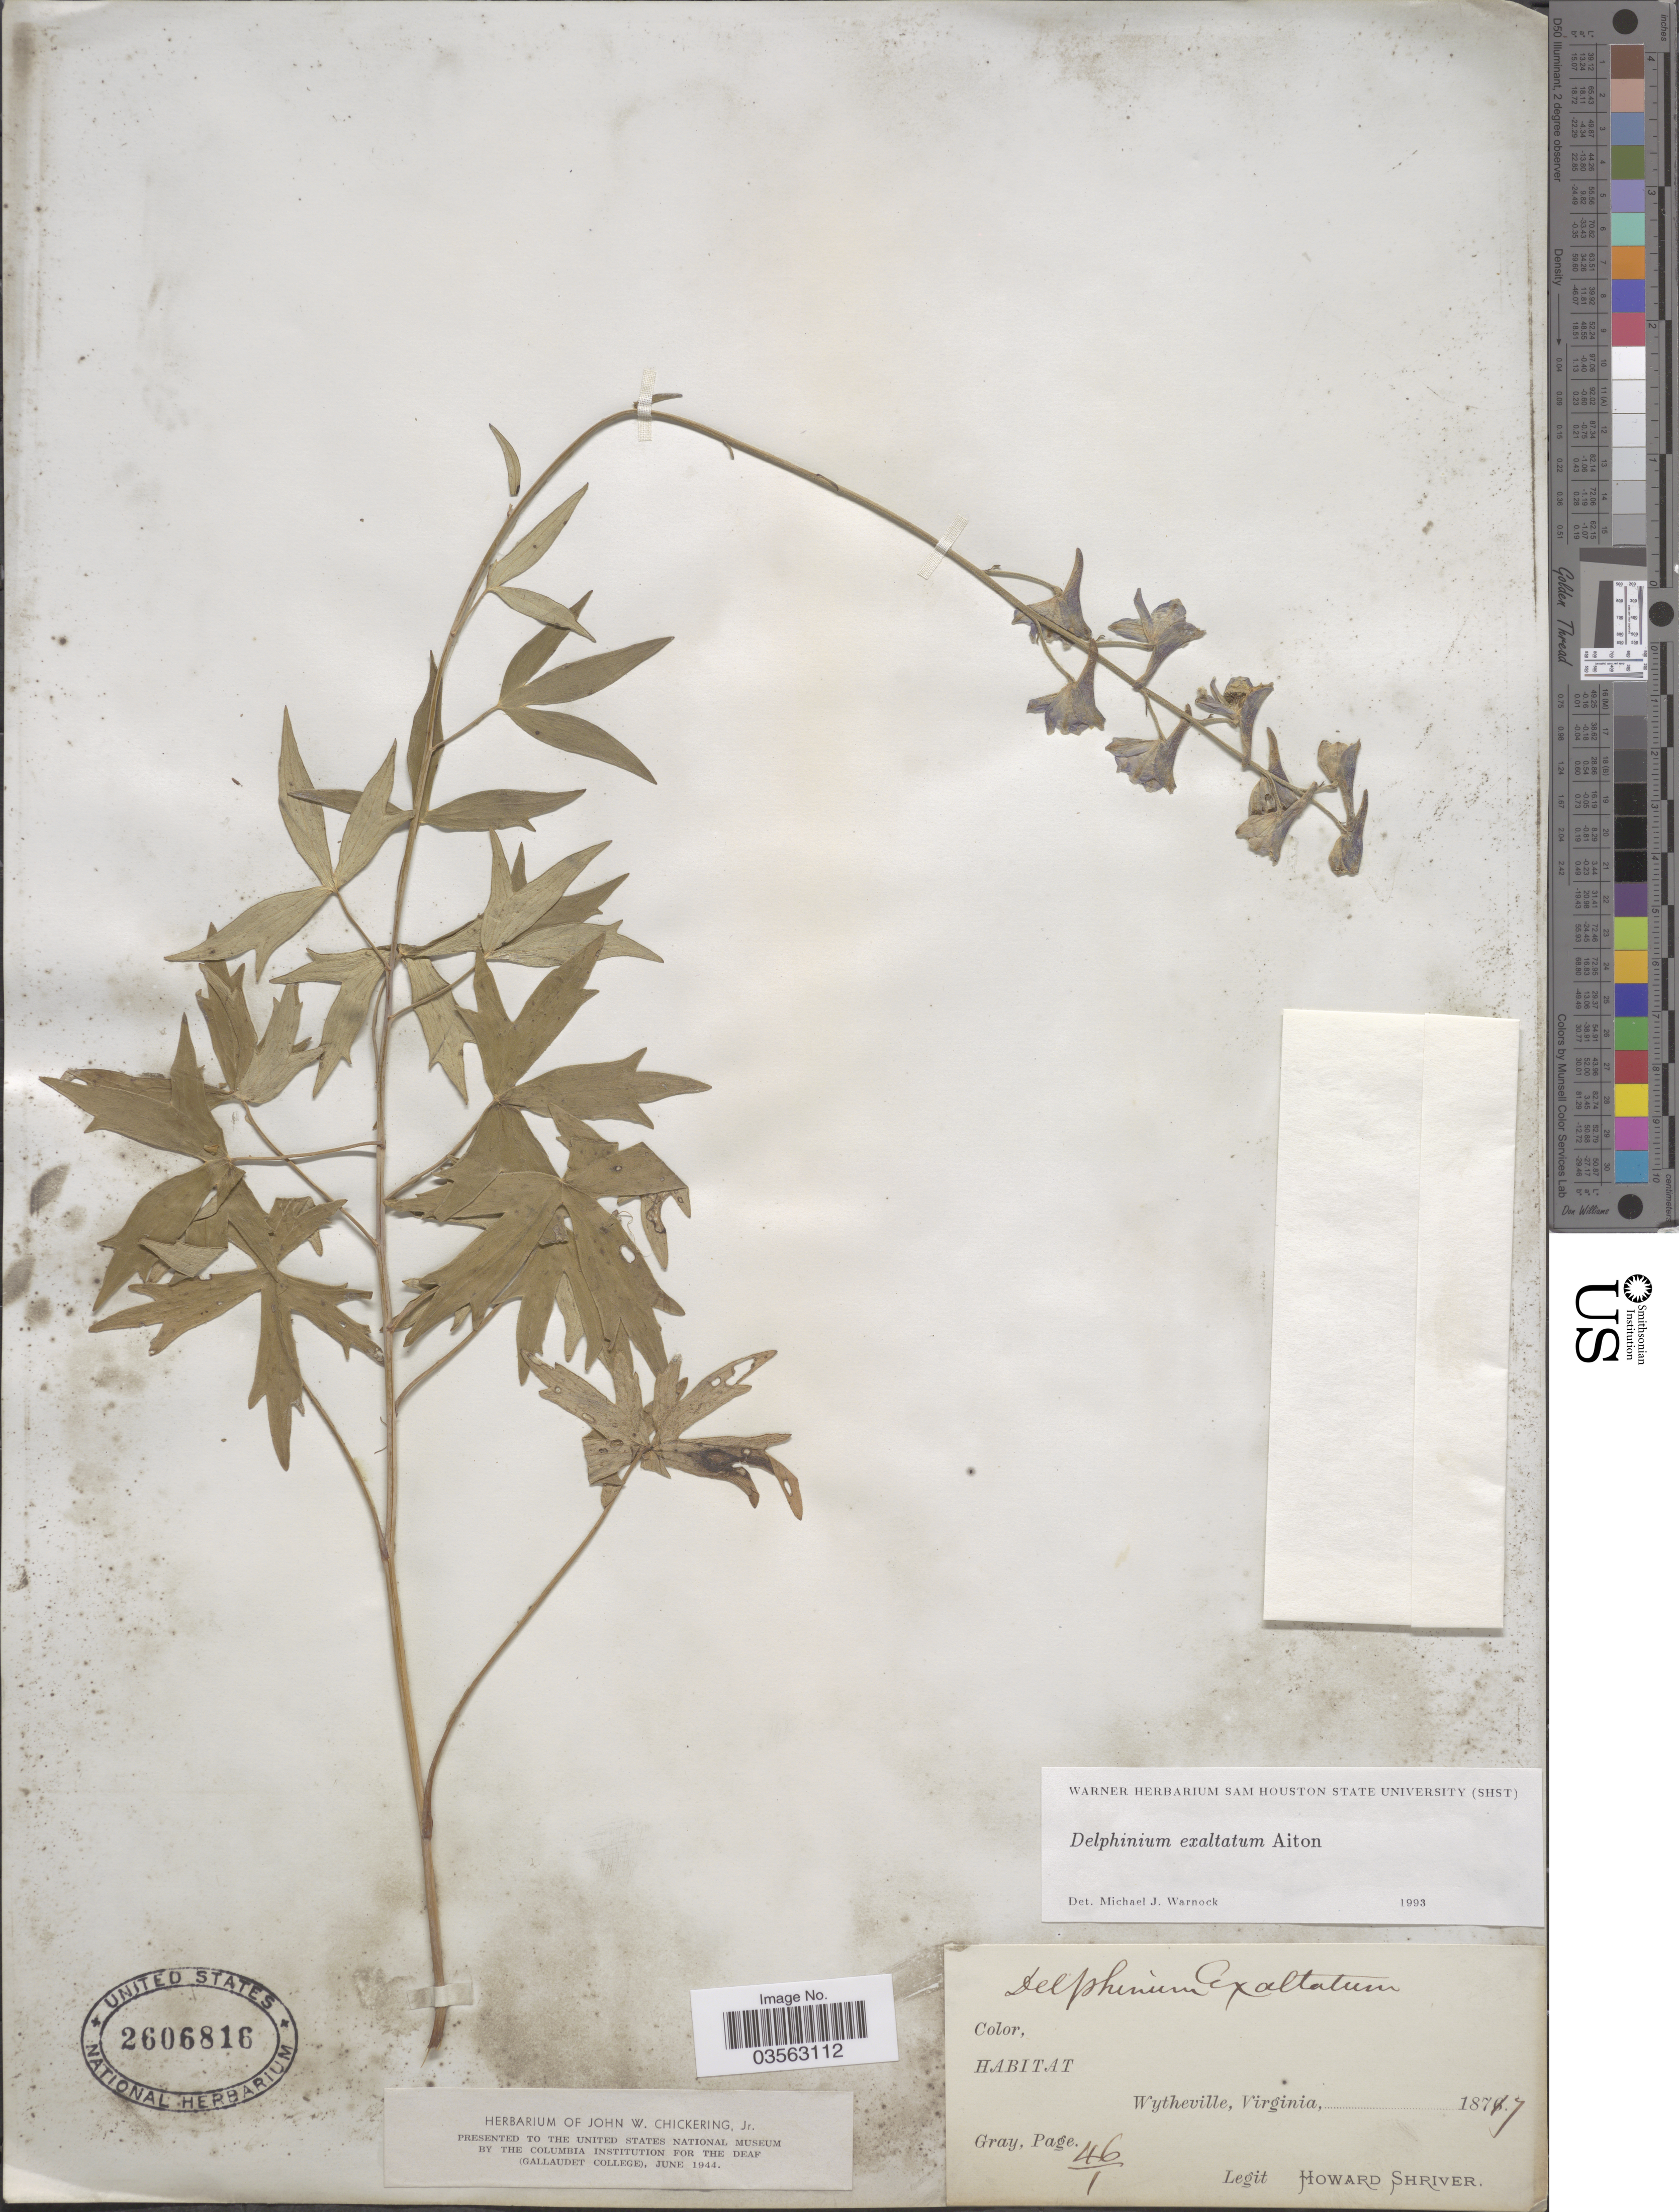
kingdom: Plantae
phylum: Tracheophyta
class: Magnoliopsida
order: Ranunculales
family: Ranunculaceae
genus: Delphinium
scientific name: Delphinium exaltatum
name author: Aiton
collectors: H. Shriver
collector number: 46/1?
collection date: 1877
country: United States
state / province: Virginia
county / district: Wythe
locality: Wytheville.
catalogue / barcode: US 2606816